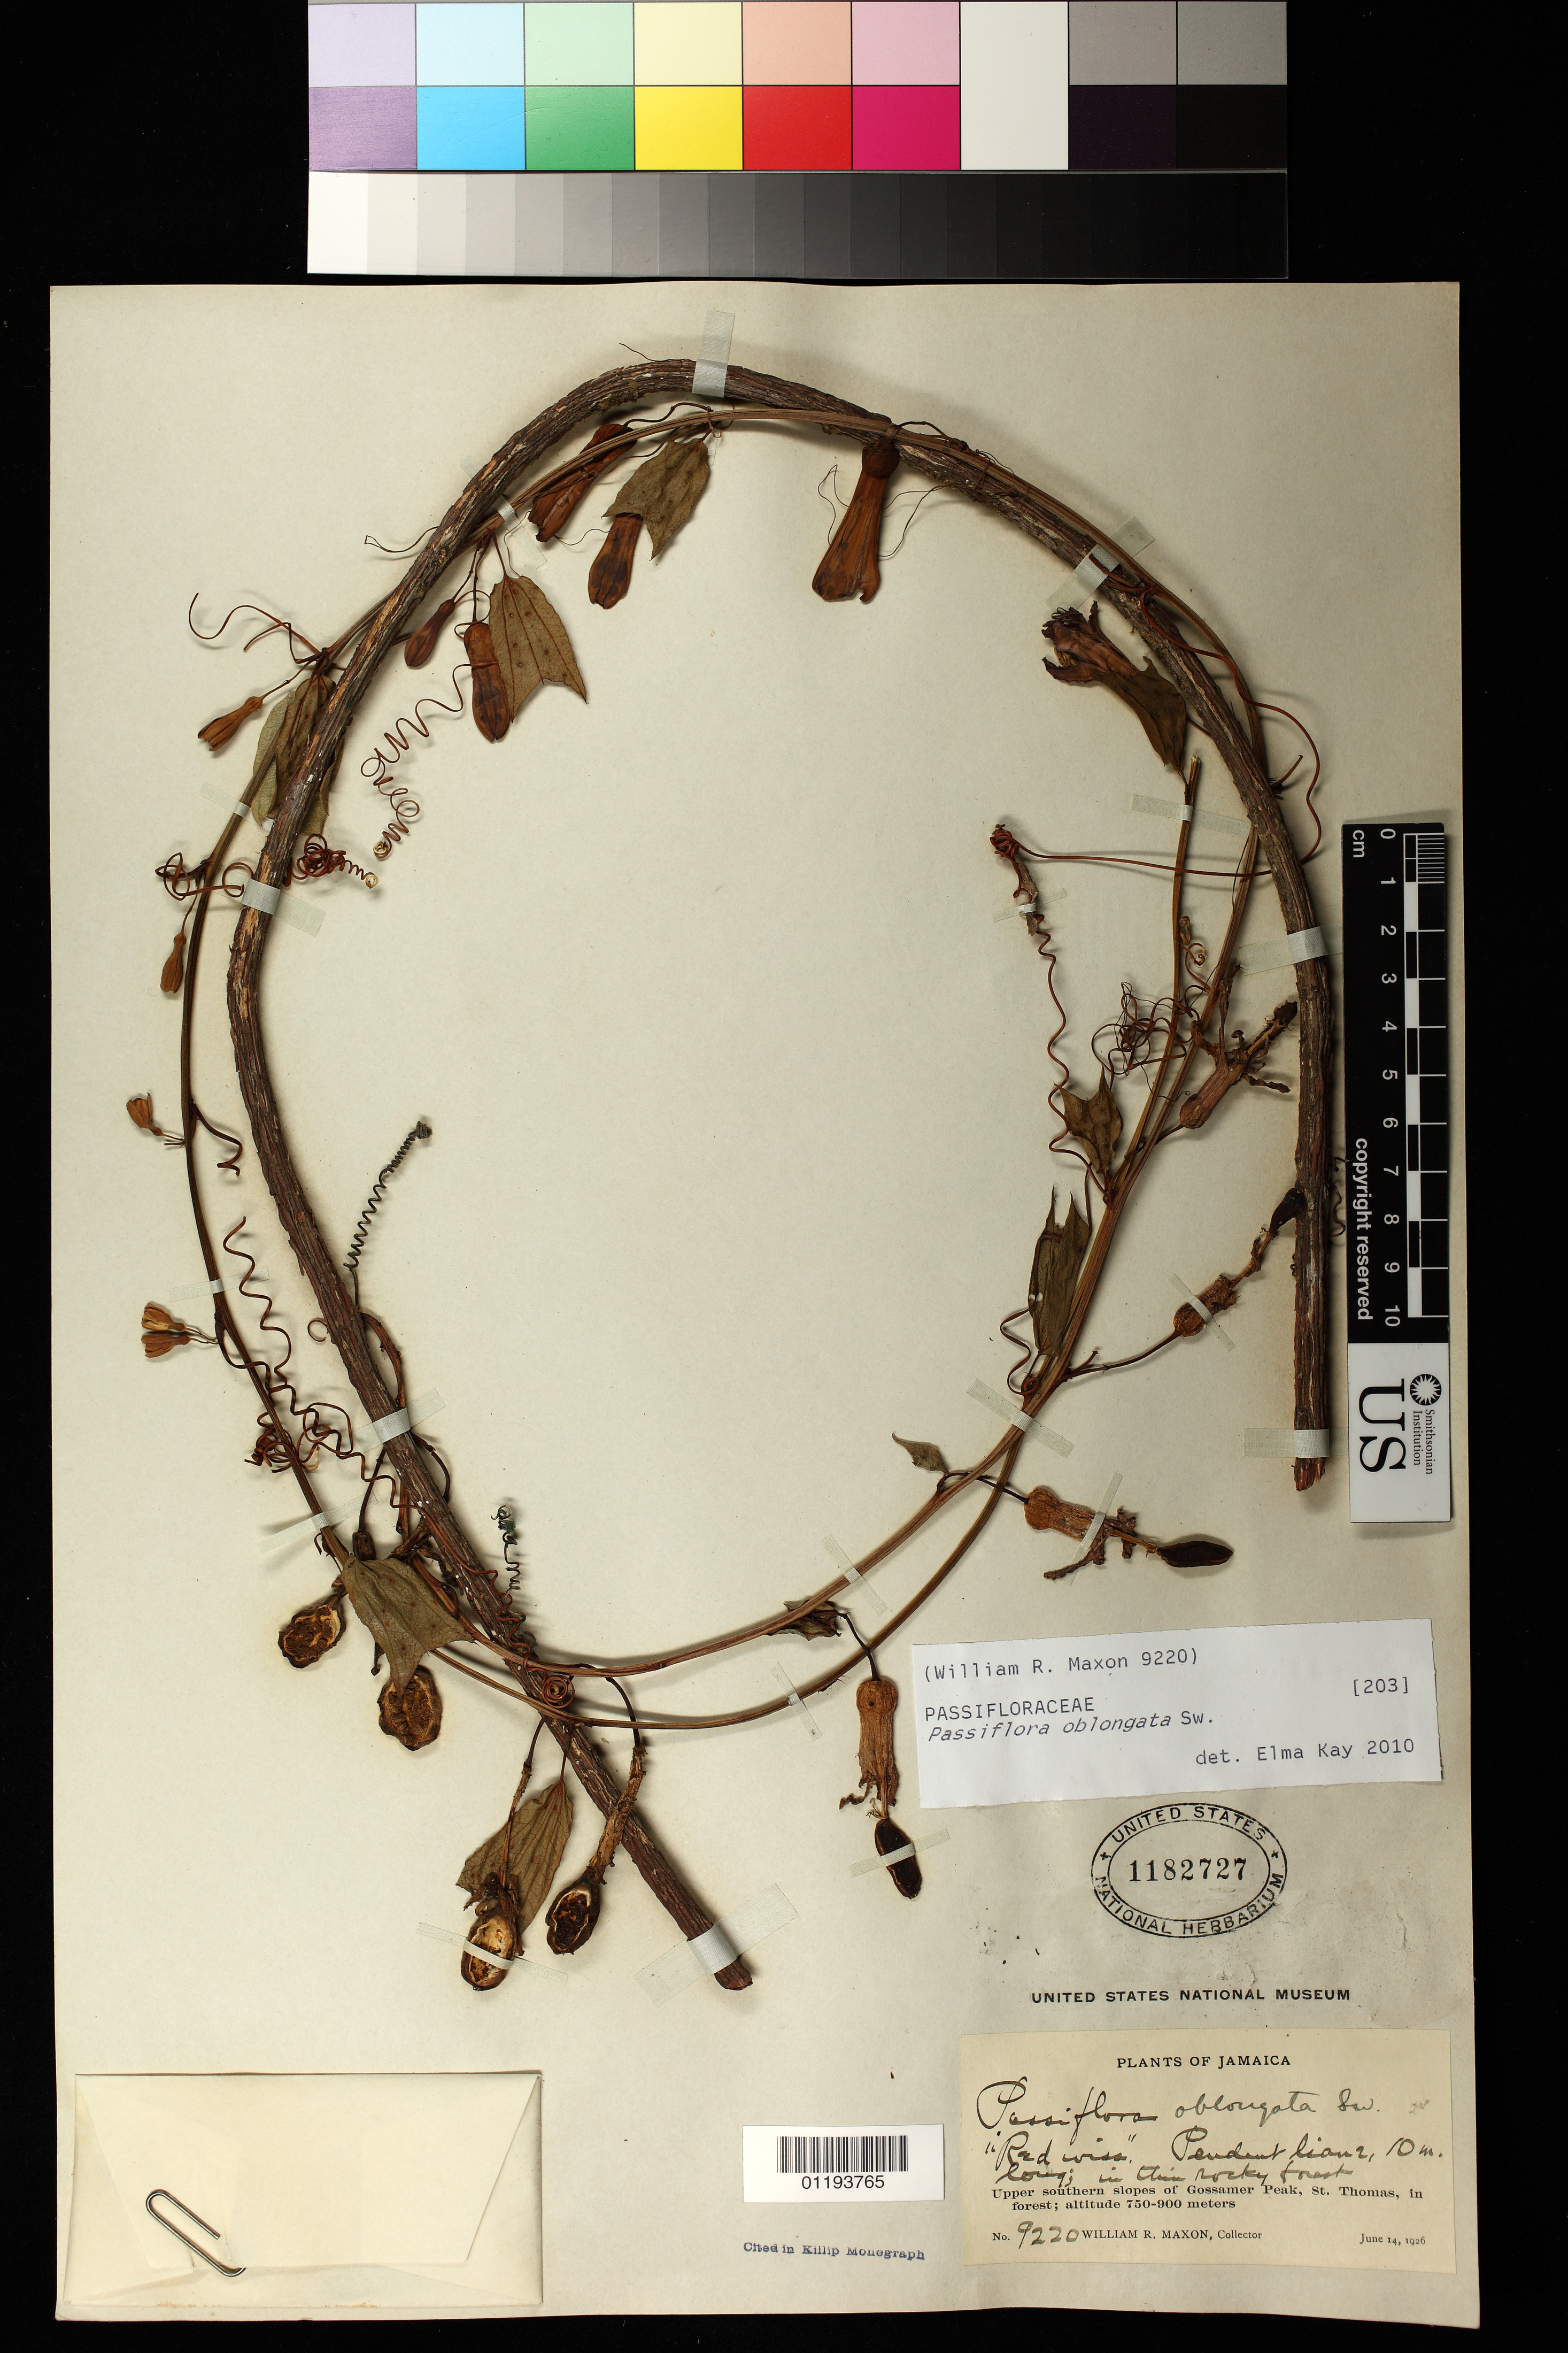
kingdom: Plantae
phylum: Tracheophyta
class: Magnoliopsida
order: Malpighiales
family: Passifloraceae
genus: Passiflora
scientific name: Passiflora oblongata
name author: Sw.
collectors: W. R. Maxon & E. P. Killip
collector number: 1557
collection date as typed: Apr 3 1910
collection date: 1910-04-03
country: Jamaica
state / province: Saint James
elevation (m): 750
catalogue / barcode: US 1046574